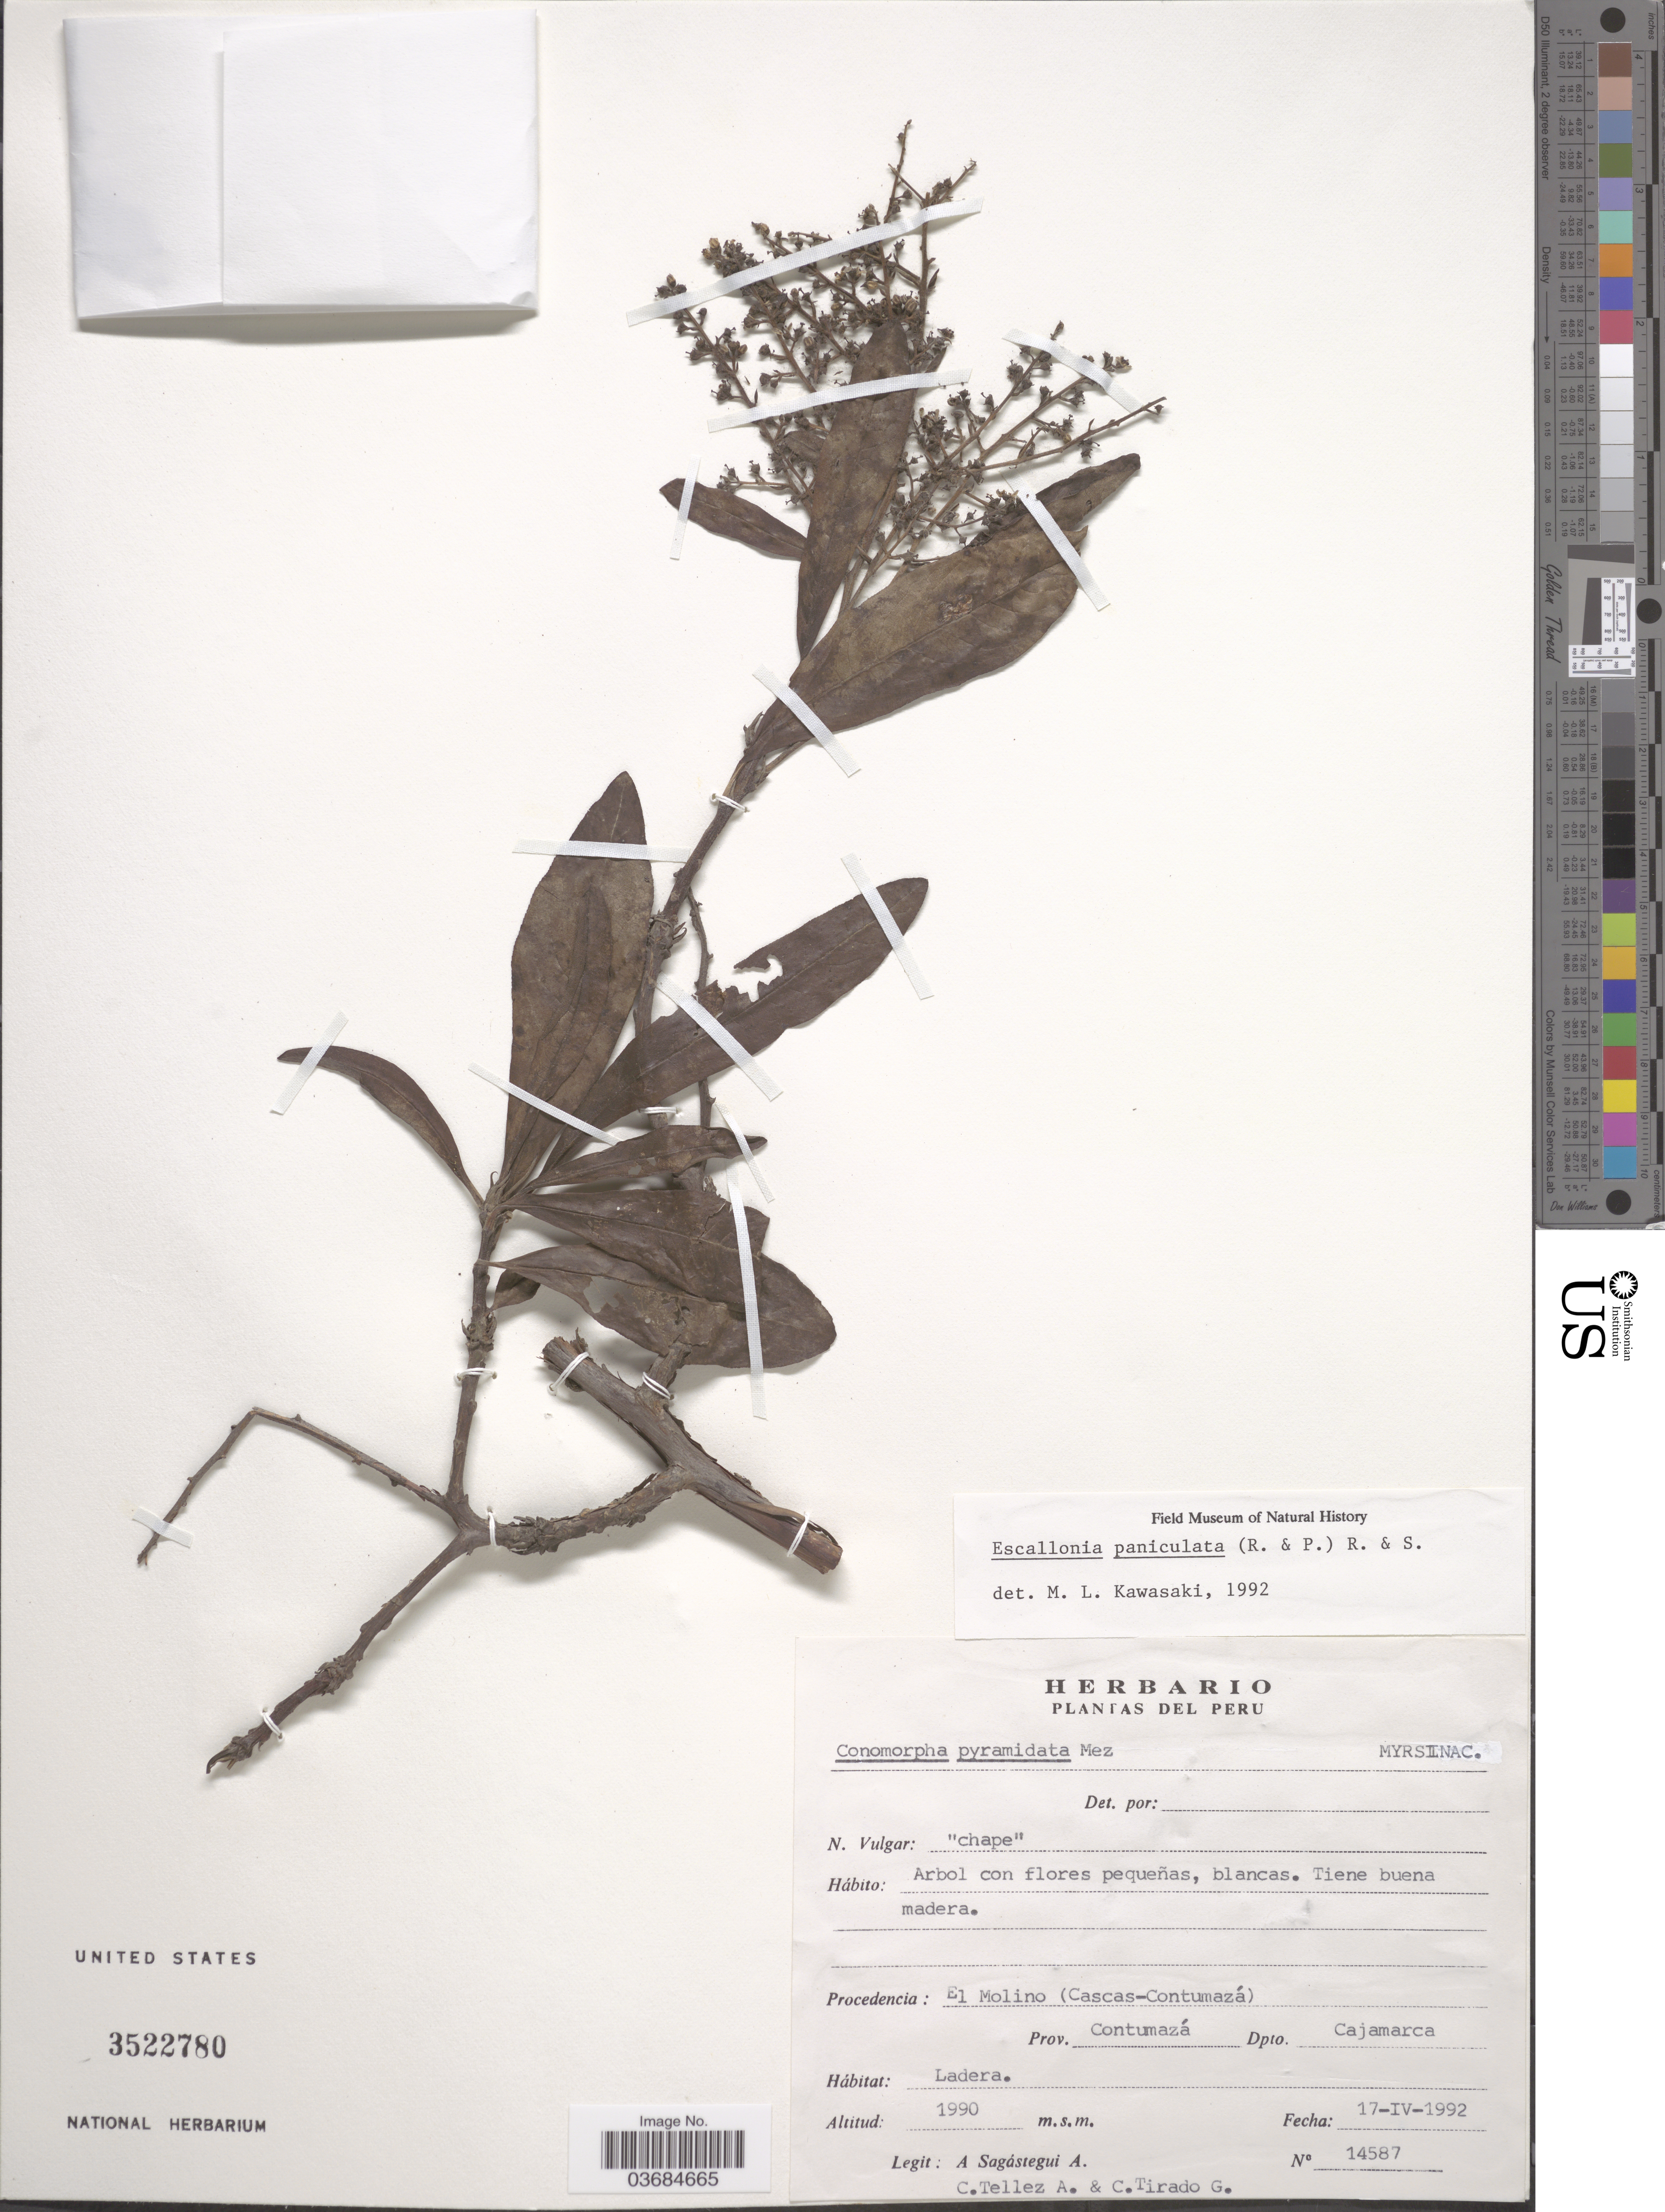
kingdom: Plantae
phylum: Tracheophyta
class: Magnoliopsida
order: Escalloniales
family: Escalloniaceae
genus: Escallonia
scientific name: Escallonia paniculata var. paniculata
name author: (Ruiz & Pav.) Roem. & Schult.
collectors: A. Sagástegui A., C. Tellez-A. & C. Tirado G.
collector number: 14587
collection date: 1992-04-17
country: Peru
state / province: Cajamarca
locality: Procedencia: El Molino (Cascas-Contumazá). Prov. Contumazá. Dpto. Cajamarca.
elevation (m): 1990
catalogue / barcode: US 3522780